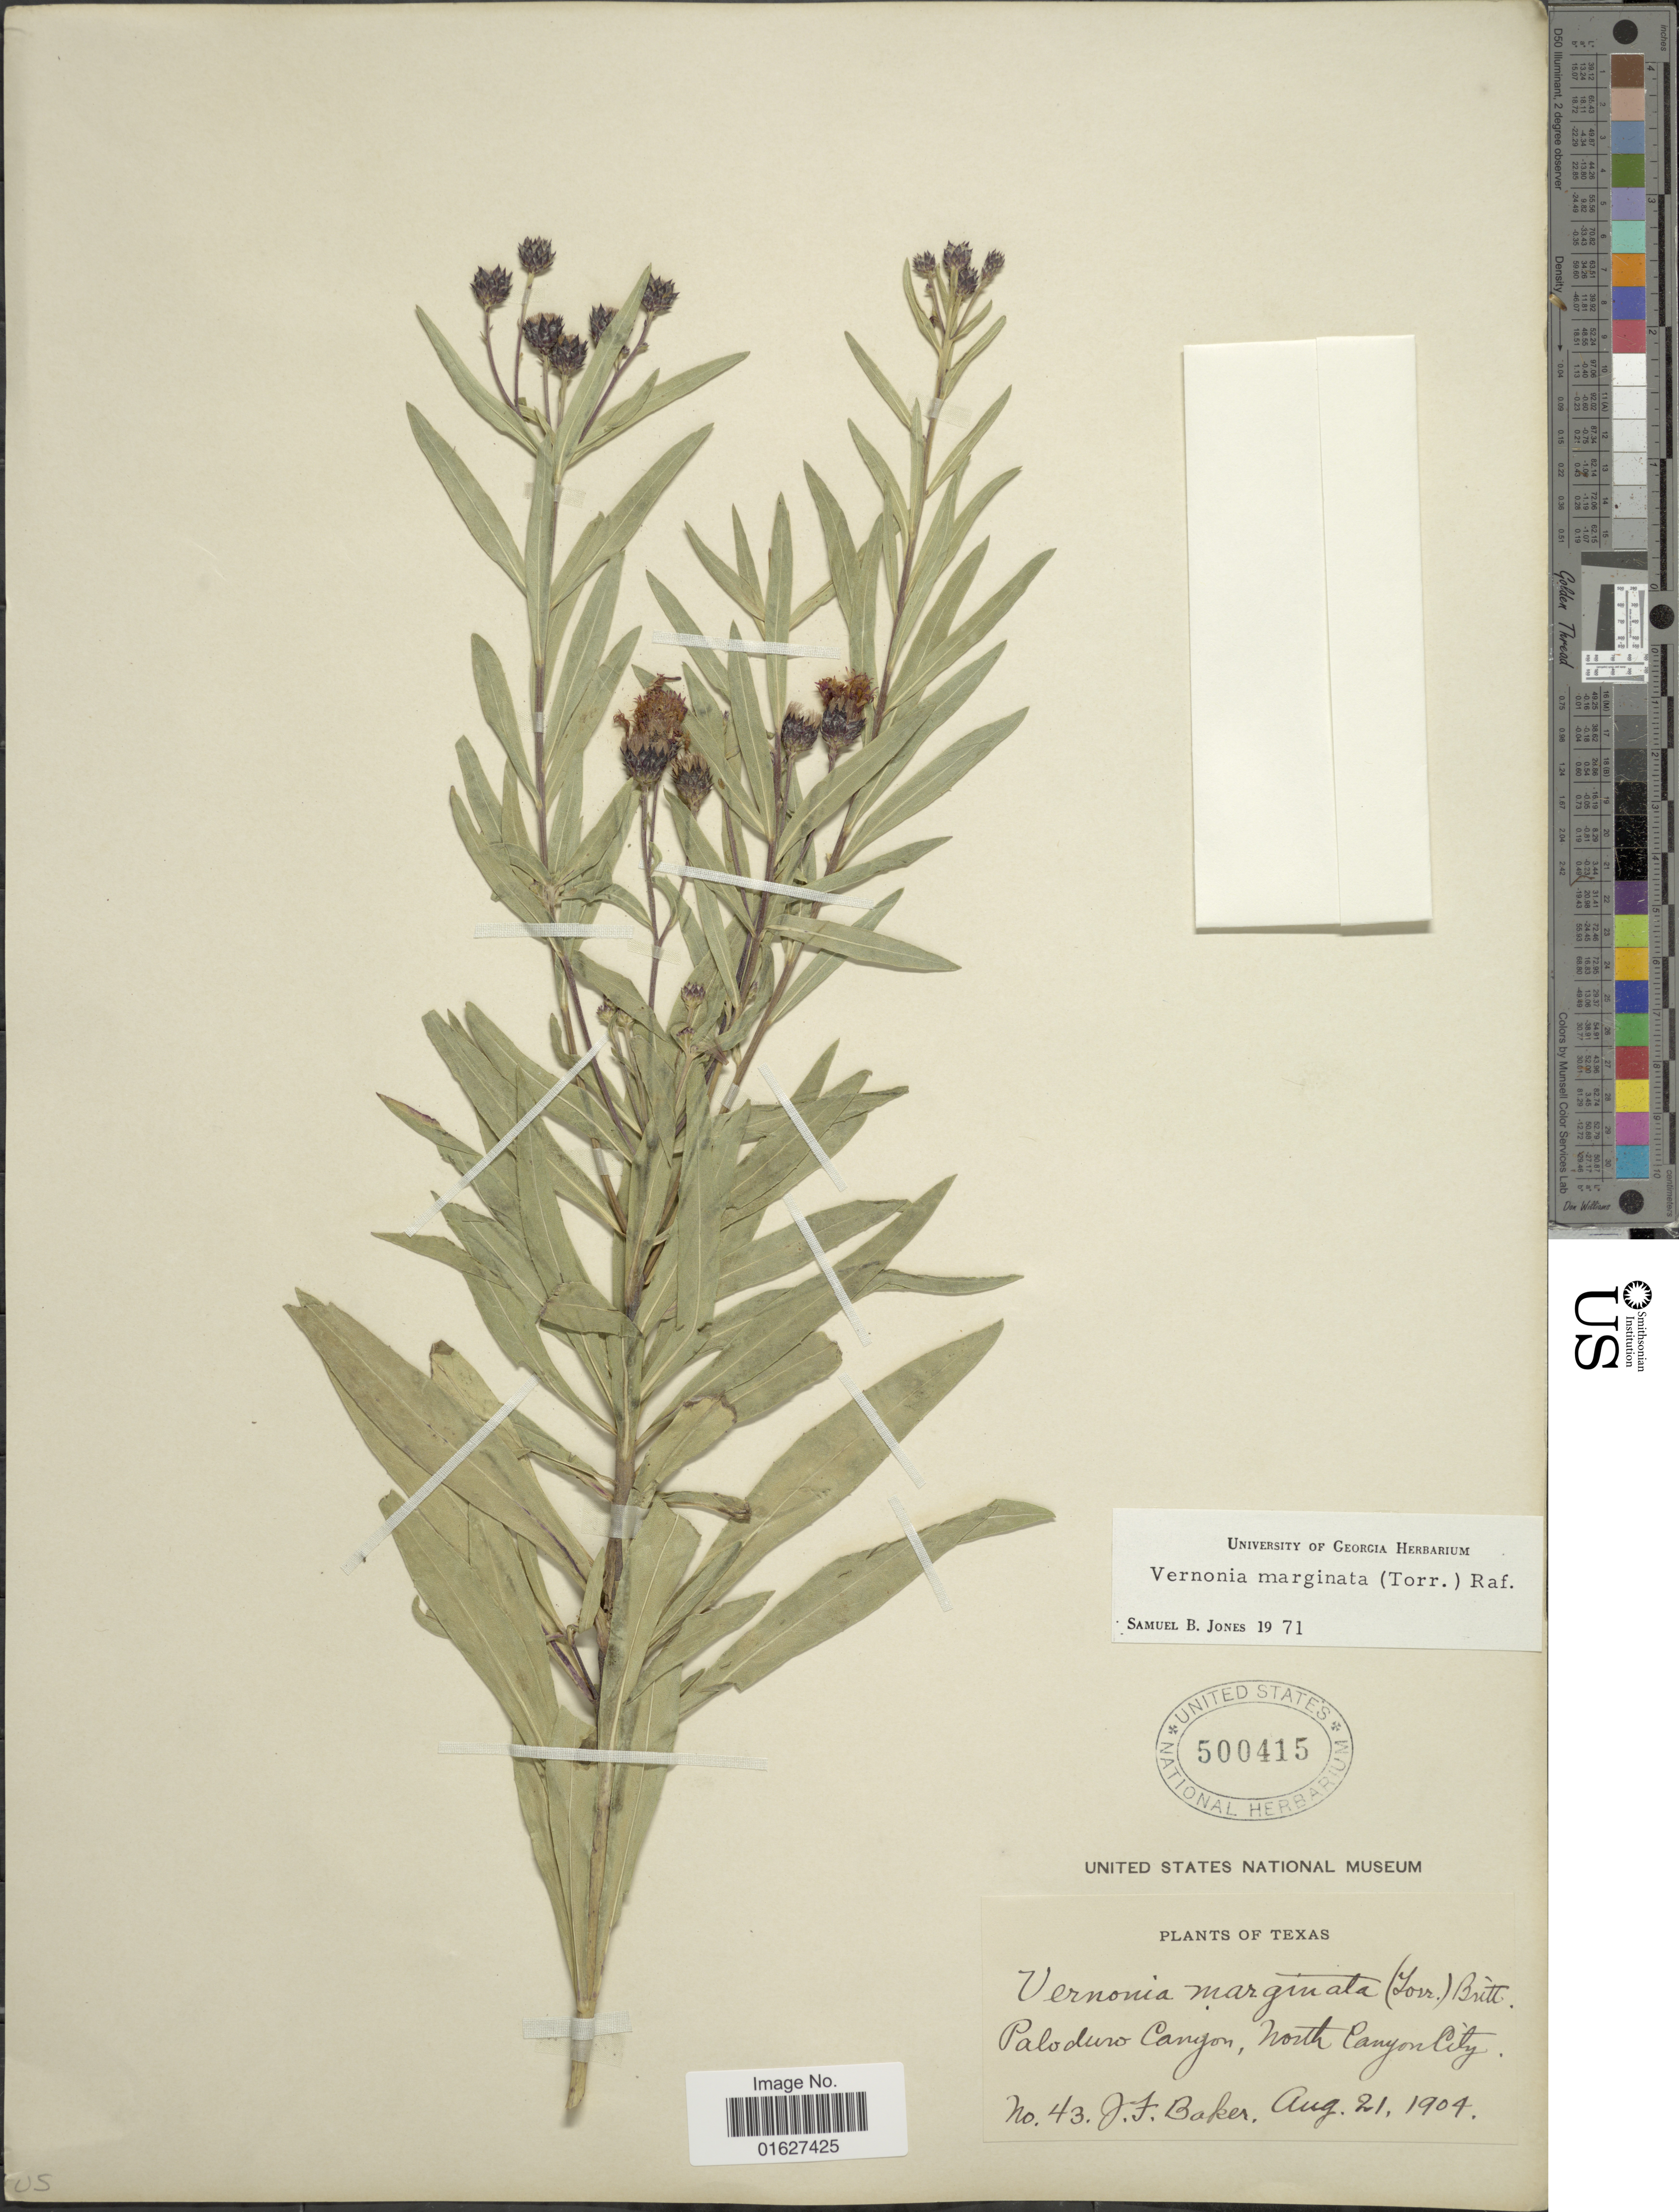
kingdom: Plantae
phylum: Tracheophyta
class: Magnoliopsida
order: Asterales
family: Asteraceae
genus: Vernonia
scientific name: Vernonia marginata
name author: (Torr.) Raf.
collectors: J. F. Baker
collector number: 43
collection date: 1904-08-21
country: United States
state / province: Texas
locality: Paloduro Canyon, North Canyon City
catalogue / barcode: US 500415